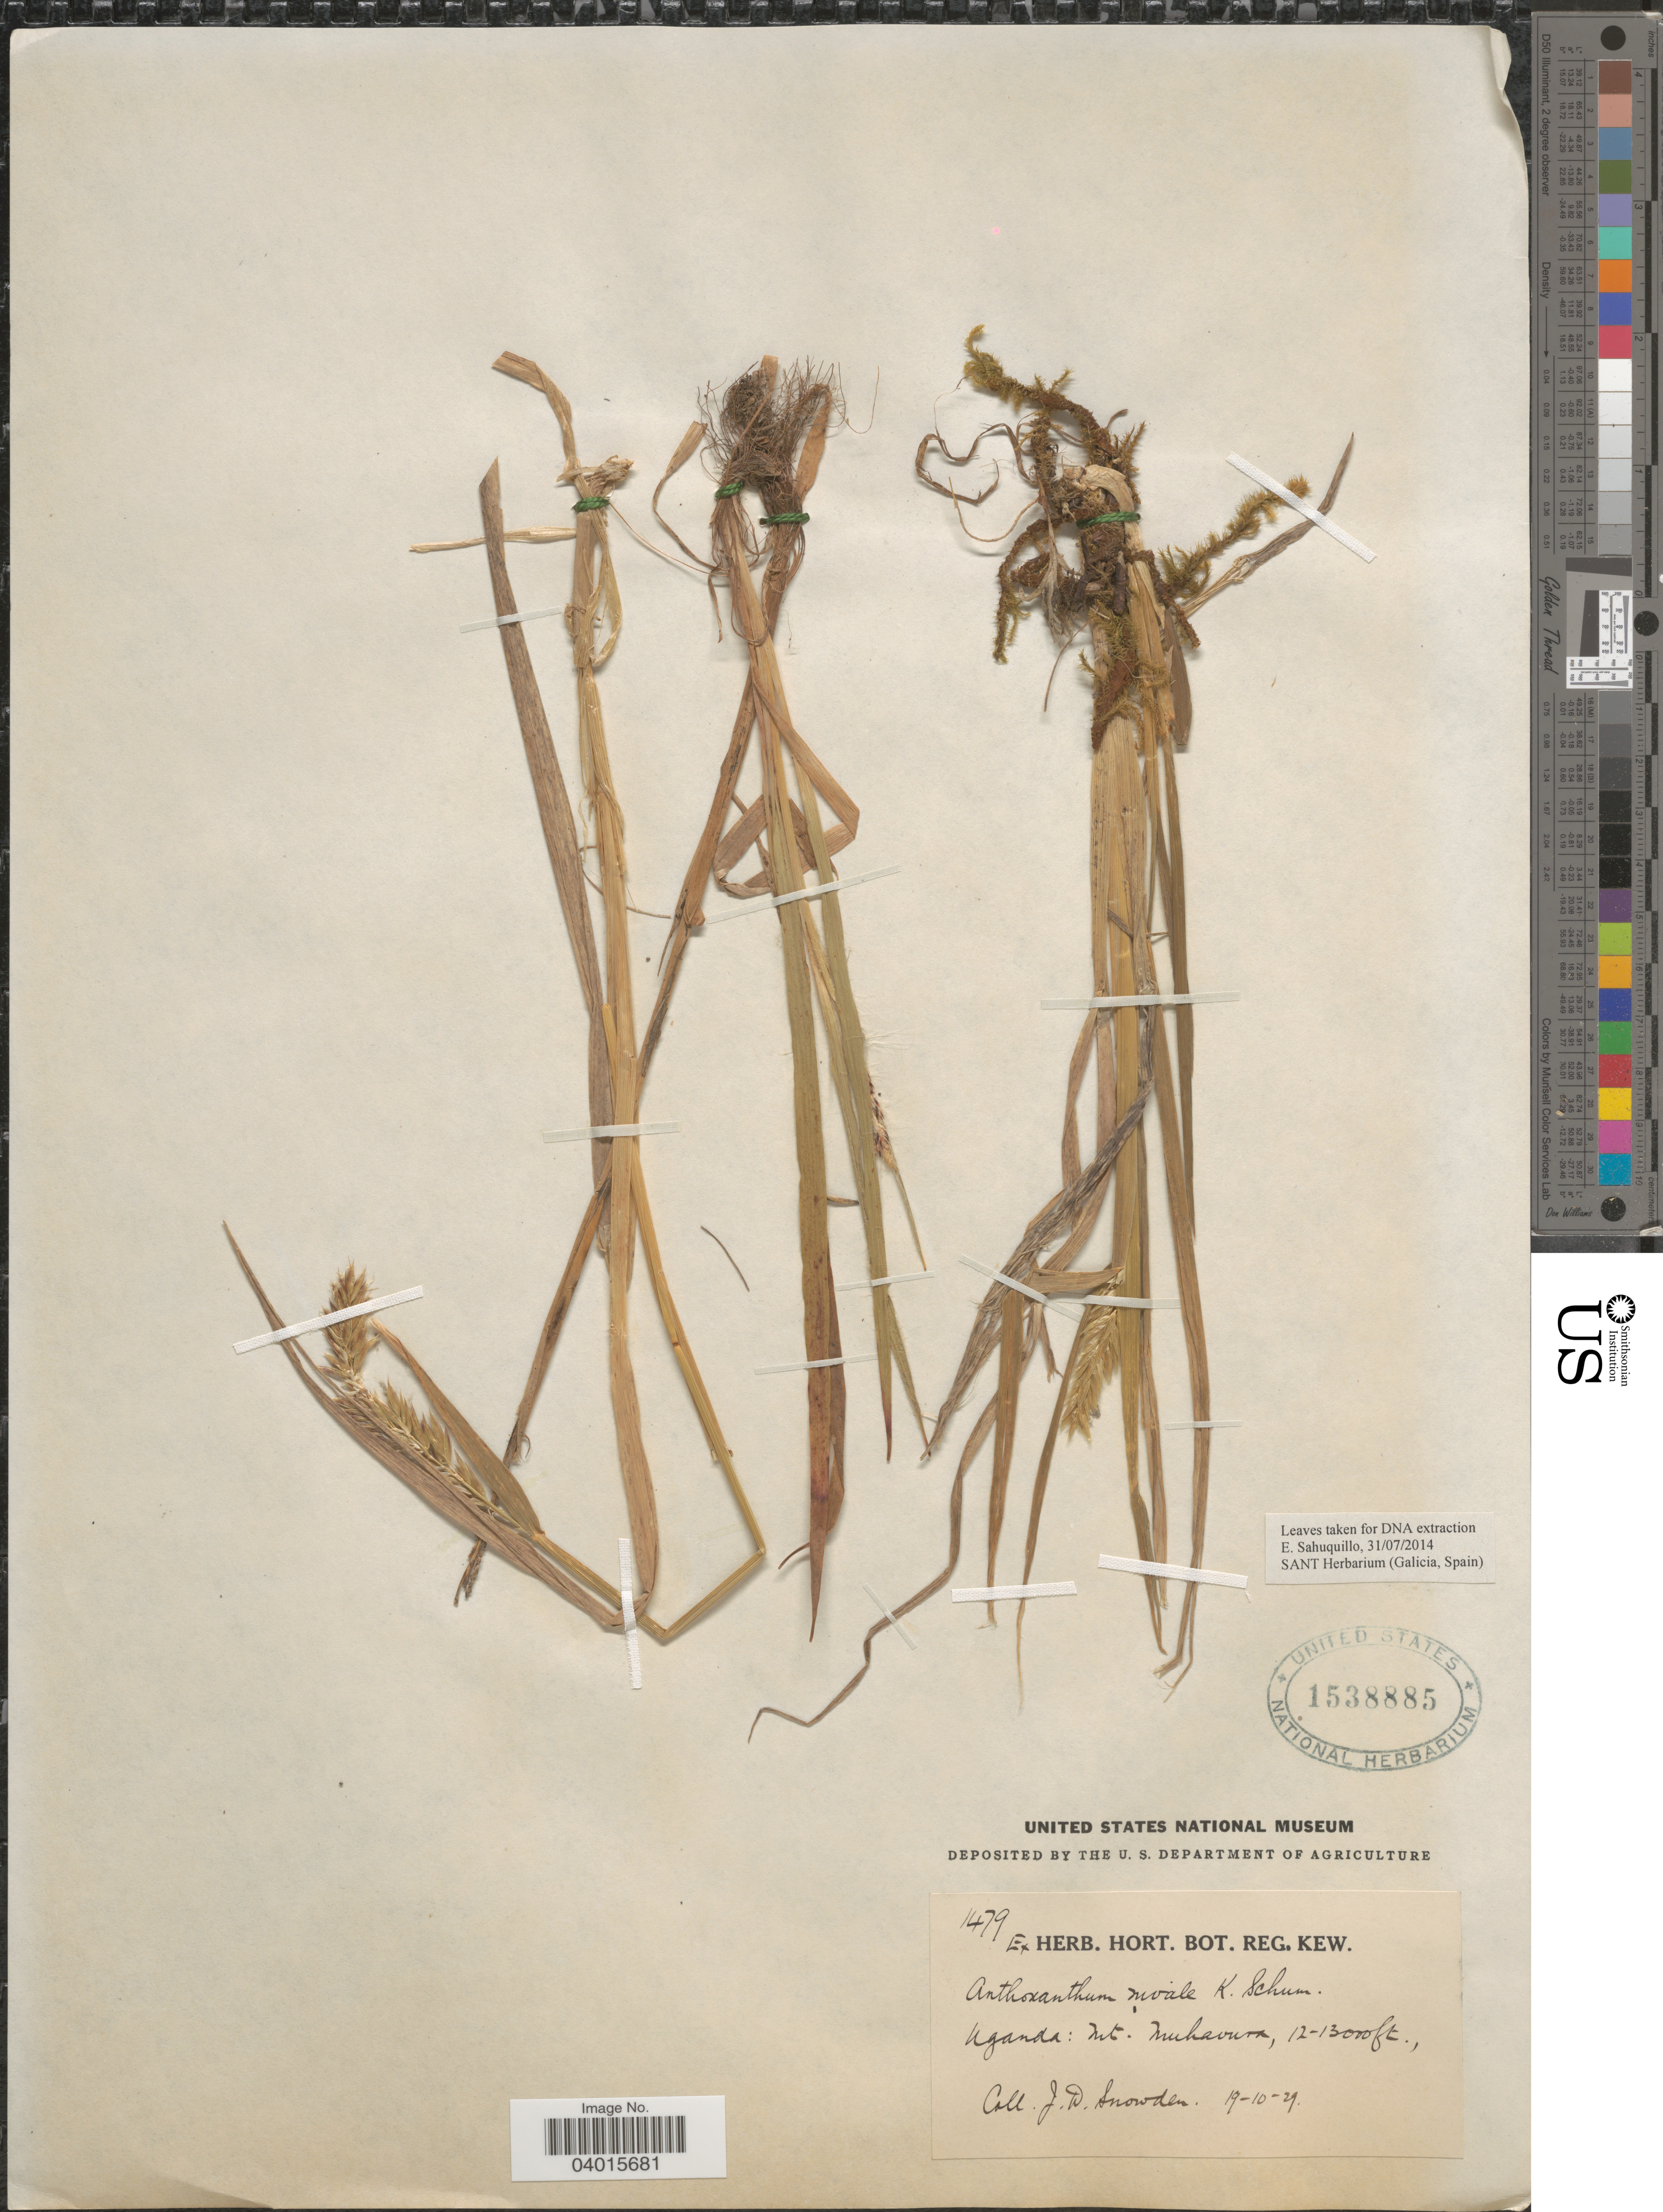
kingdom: Plantae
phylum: Tracheophyta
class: Liliopsida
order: Poales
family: Poaceae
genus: Anthoxanthum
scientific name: Anthoxanthum odoratum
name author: L.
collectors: J. Snowden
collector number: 1479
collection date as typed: Transcribed d/m/y: 19/10/29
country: Uganda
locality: Mt. Muhavura.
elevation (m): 3658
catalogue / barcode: US 1538885